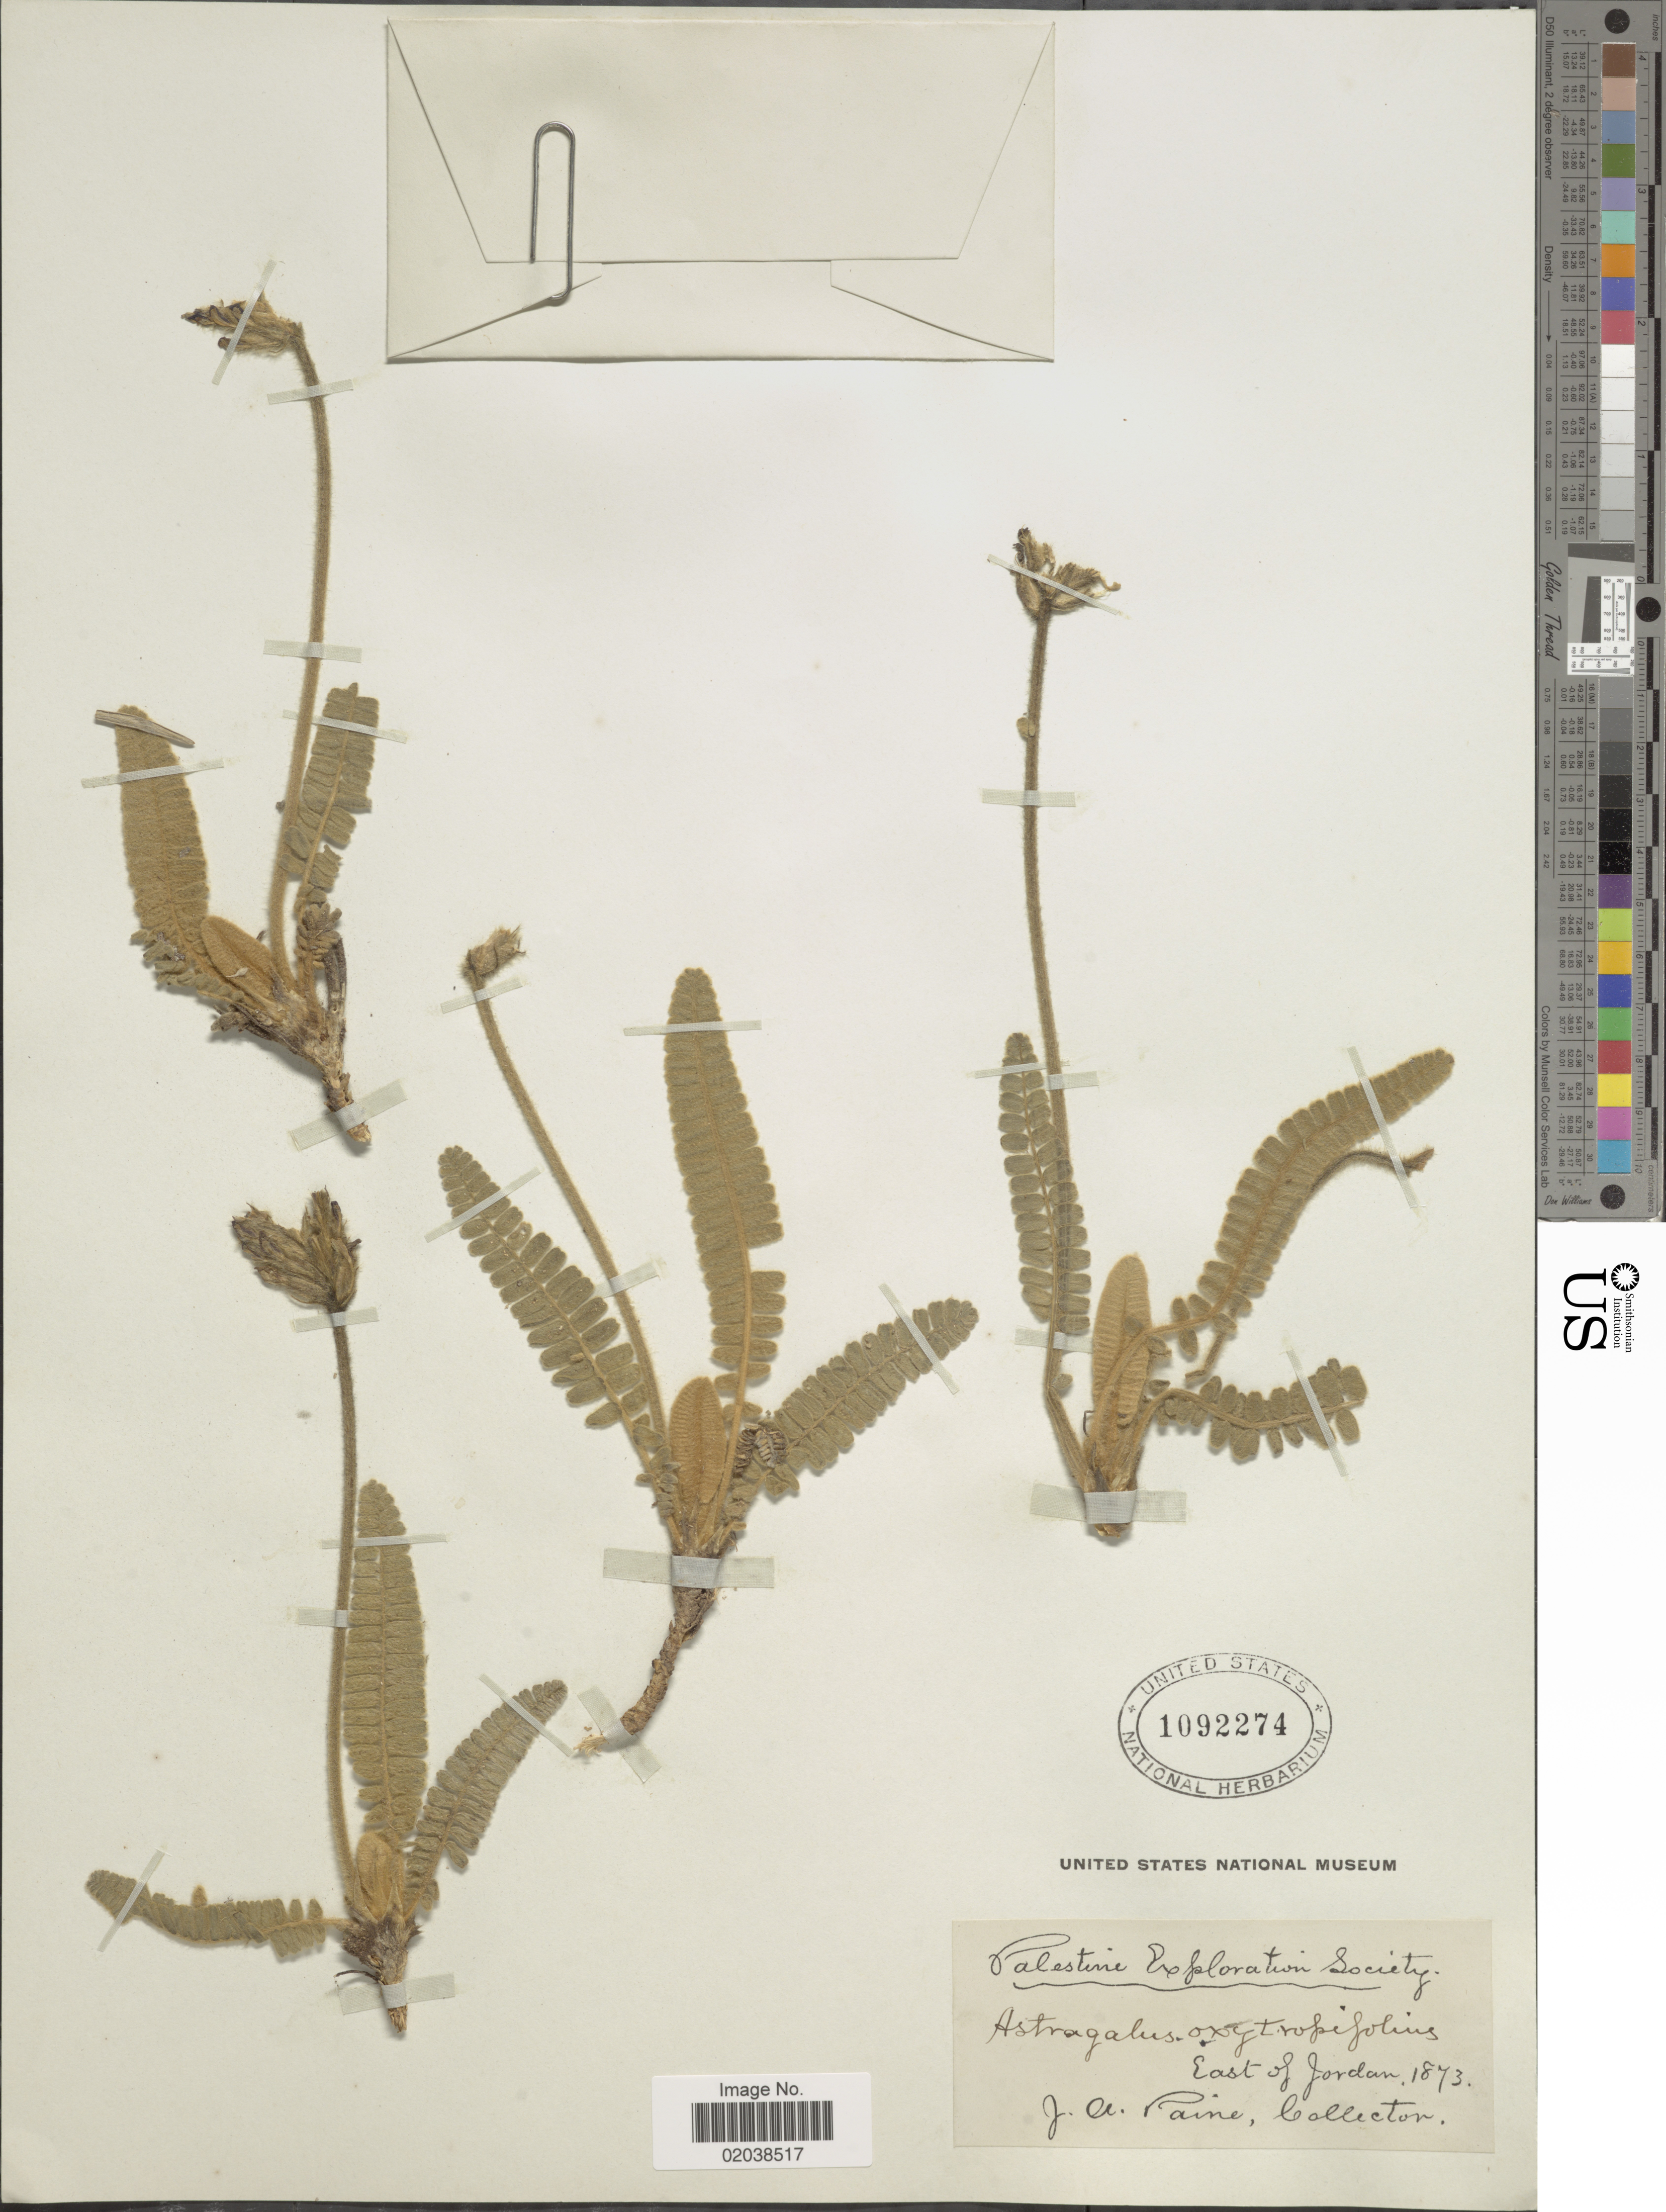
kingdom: Plantae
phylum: Tracheophyta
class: Magnoliopsida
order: Fabales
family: Fabaceae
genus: Astragalus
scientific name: Astragalus oxytropifolius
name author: Boiss.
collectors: J. A. Paine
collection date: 1873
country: Jordan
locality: Palestine. East of Jordan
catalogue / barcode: US 1092274